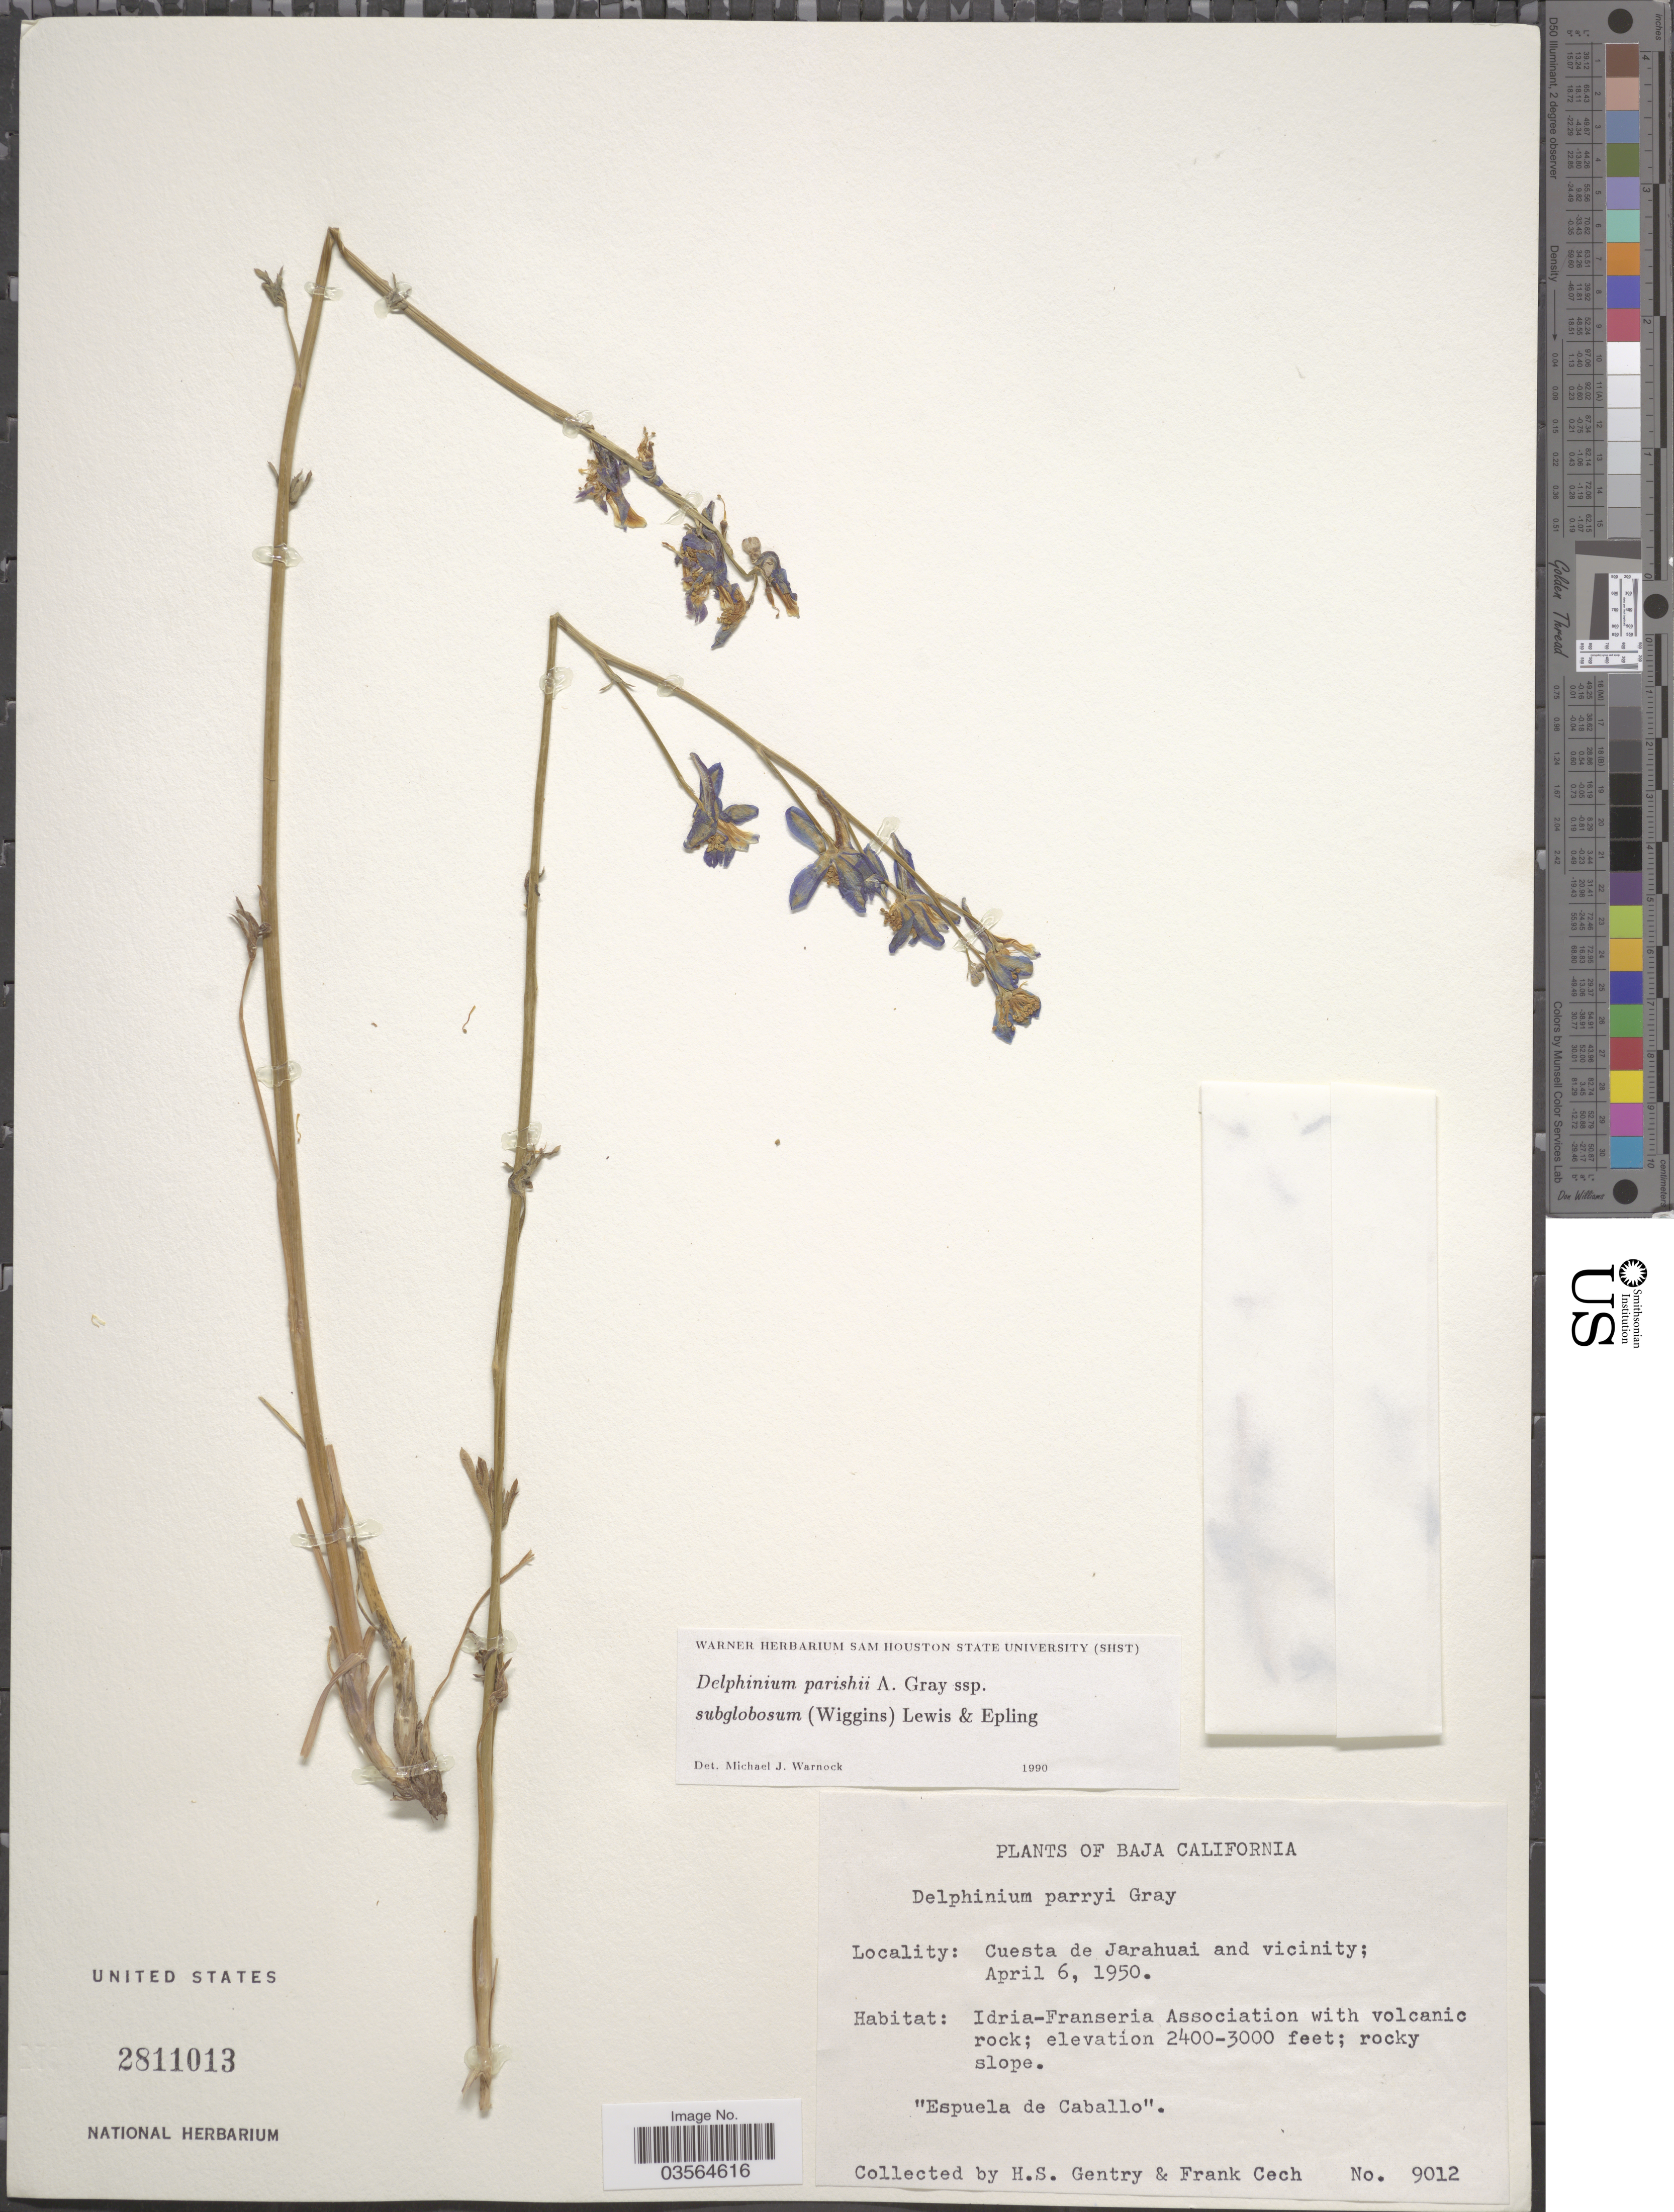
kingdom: Plantae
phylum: Tracheophyta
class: Magnoliopsida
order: Ranunculales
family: Ranunculaceae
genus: Delphinium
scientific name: Delphinium parishii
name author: A. Gray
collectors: H. S. Gentry & F. Cech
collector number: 9012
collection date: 1950-04-06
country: Mexico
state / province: Baja California Norte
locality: Cuesta de Jarahuai and vicinity.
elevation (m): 732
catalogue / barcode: US 2811013